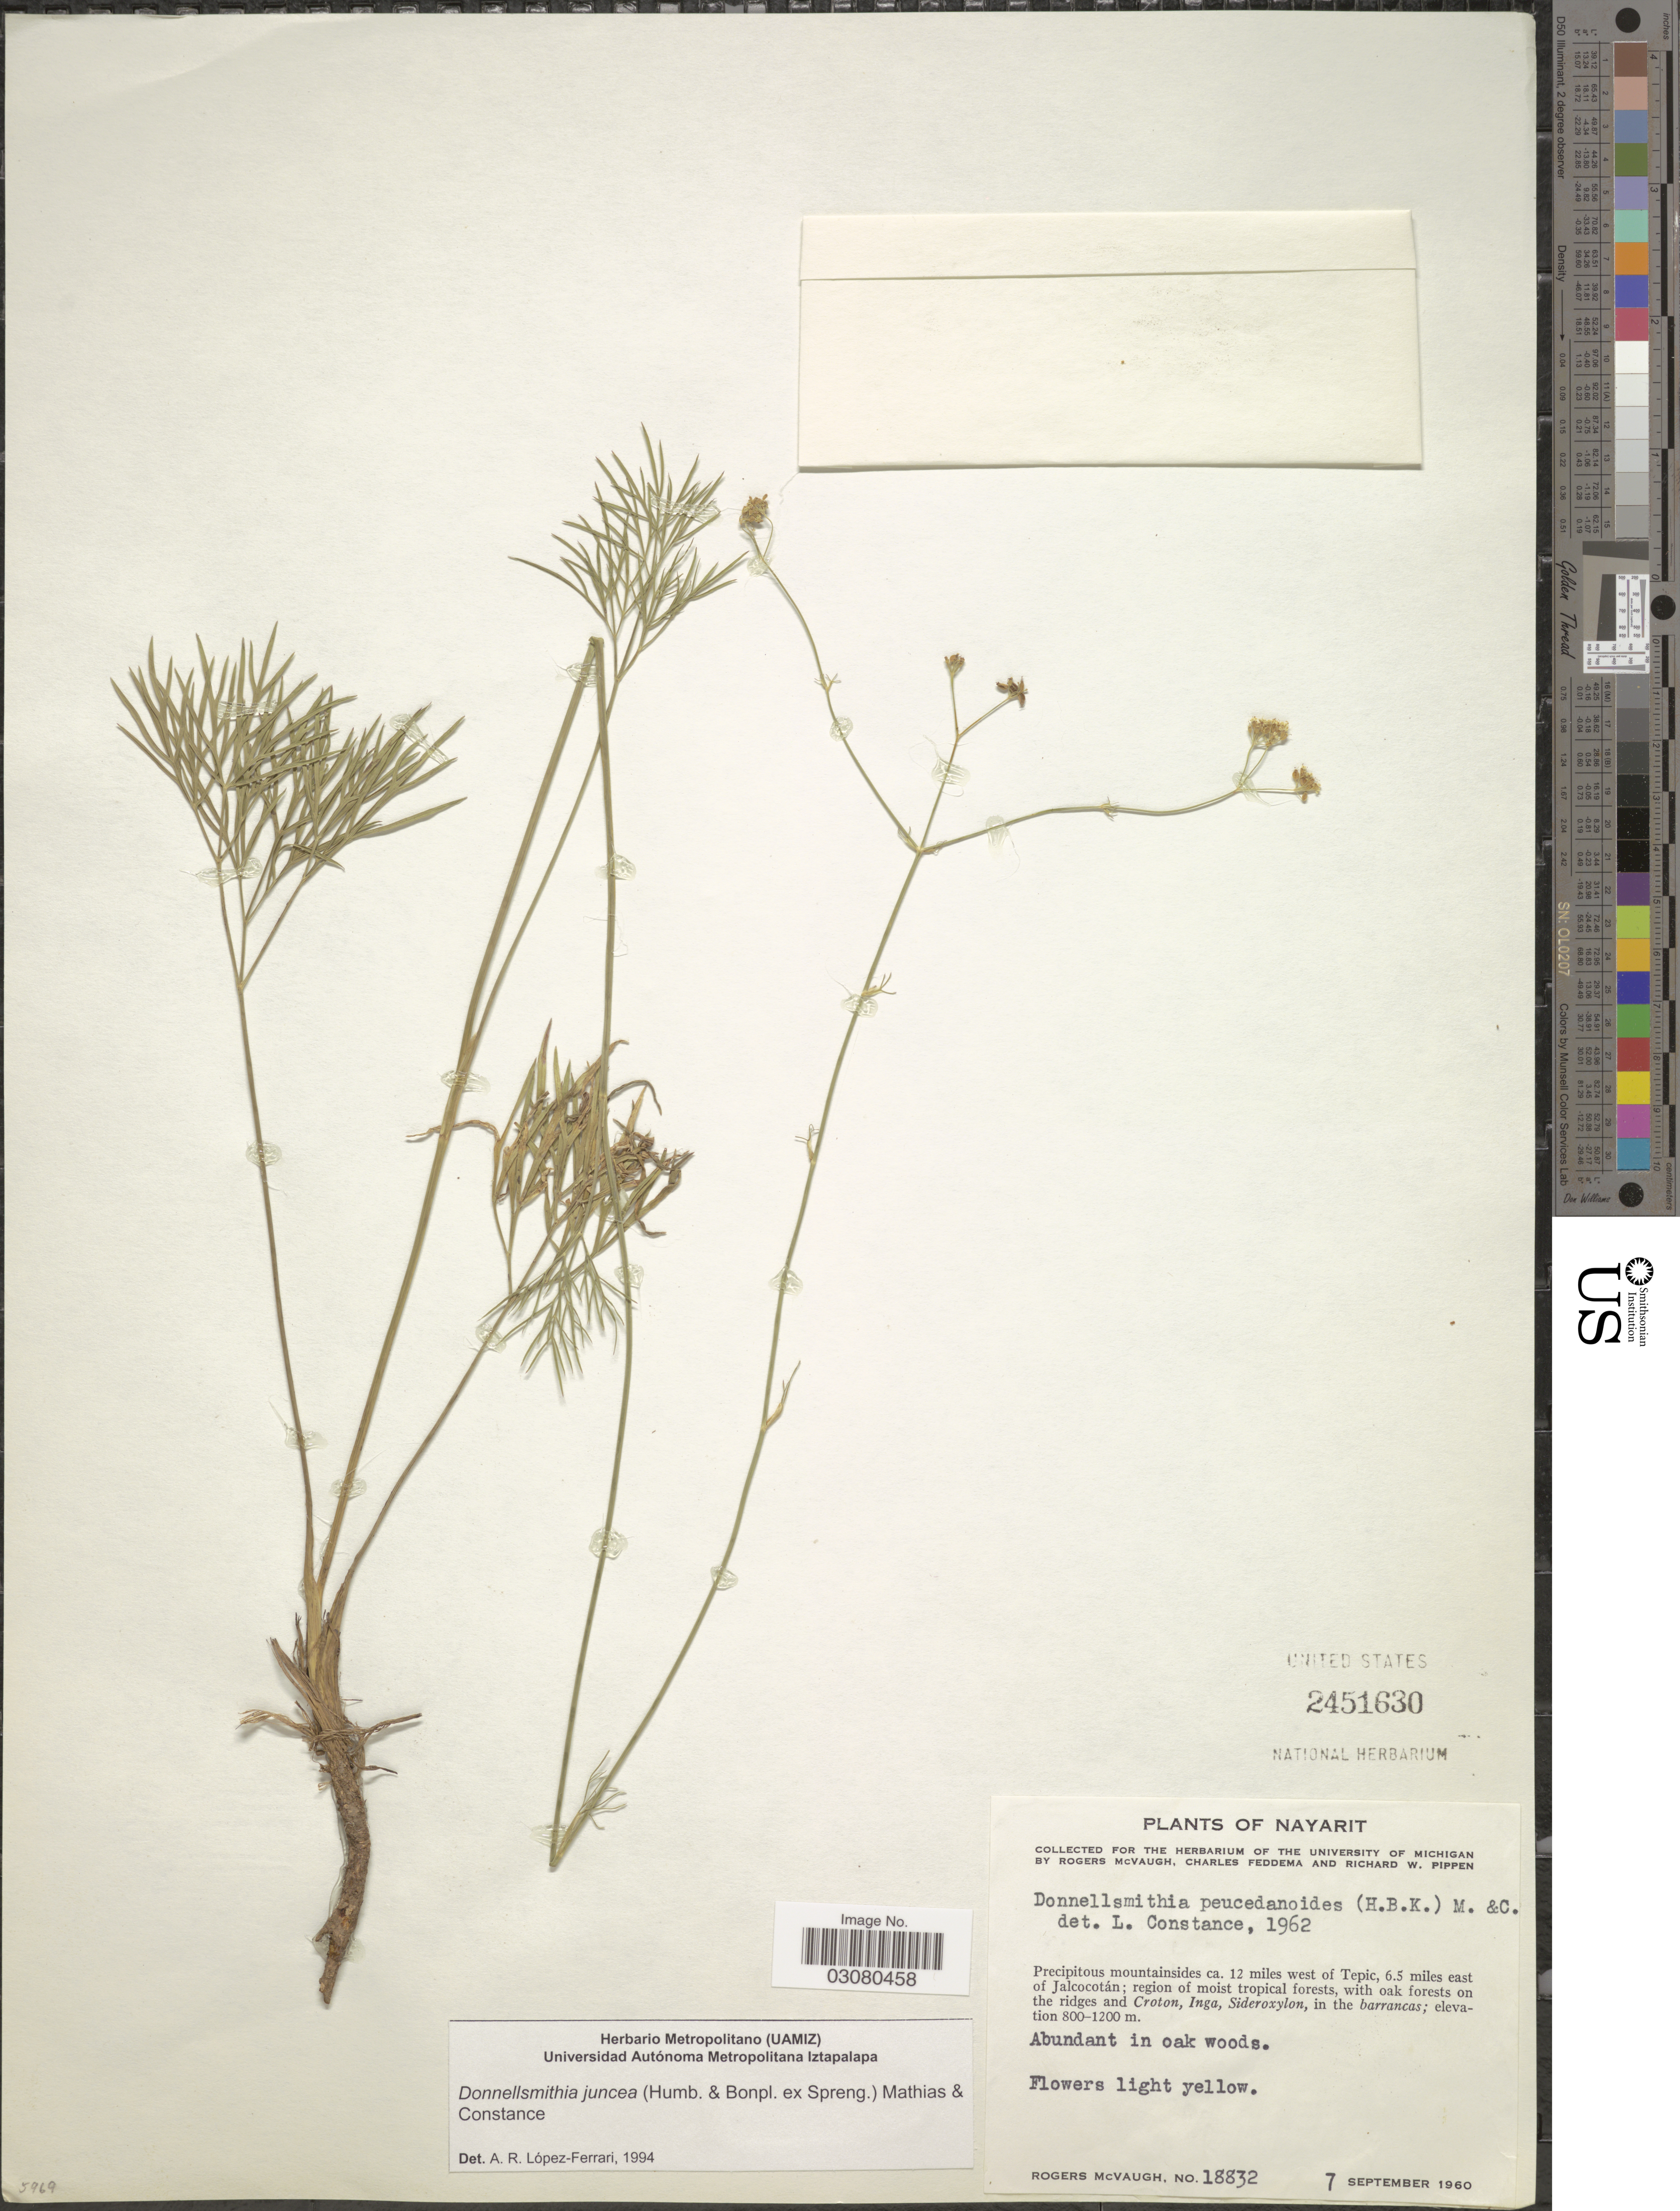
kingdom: Plantae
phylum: Tracheophyta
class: Magnoliopsida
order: Apiales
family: Apiaceae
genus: Donnellsmithia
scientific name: Donnellsmithia juncea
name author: (Humb. & Bonpl. ex Spreng.) Mathias & Constance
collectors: R. McVaugh, C. Feddema & R. W. Pippen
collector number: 18832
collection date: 1960-09-07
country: Mexico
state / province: Nayarit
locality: Precipitous mountainsides ca. 12 miles west of Tepic, 6.5 miles east of Jalcocotán; region of moist tropical forests.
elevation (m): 800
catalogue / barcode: US 2451630